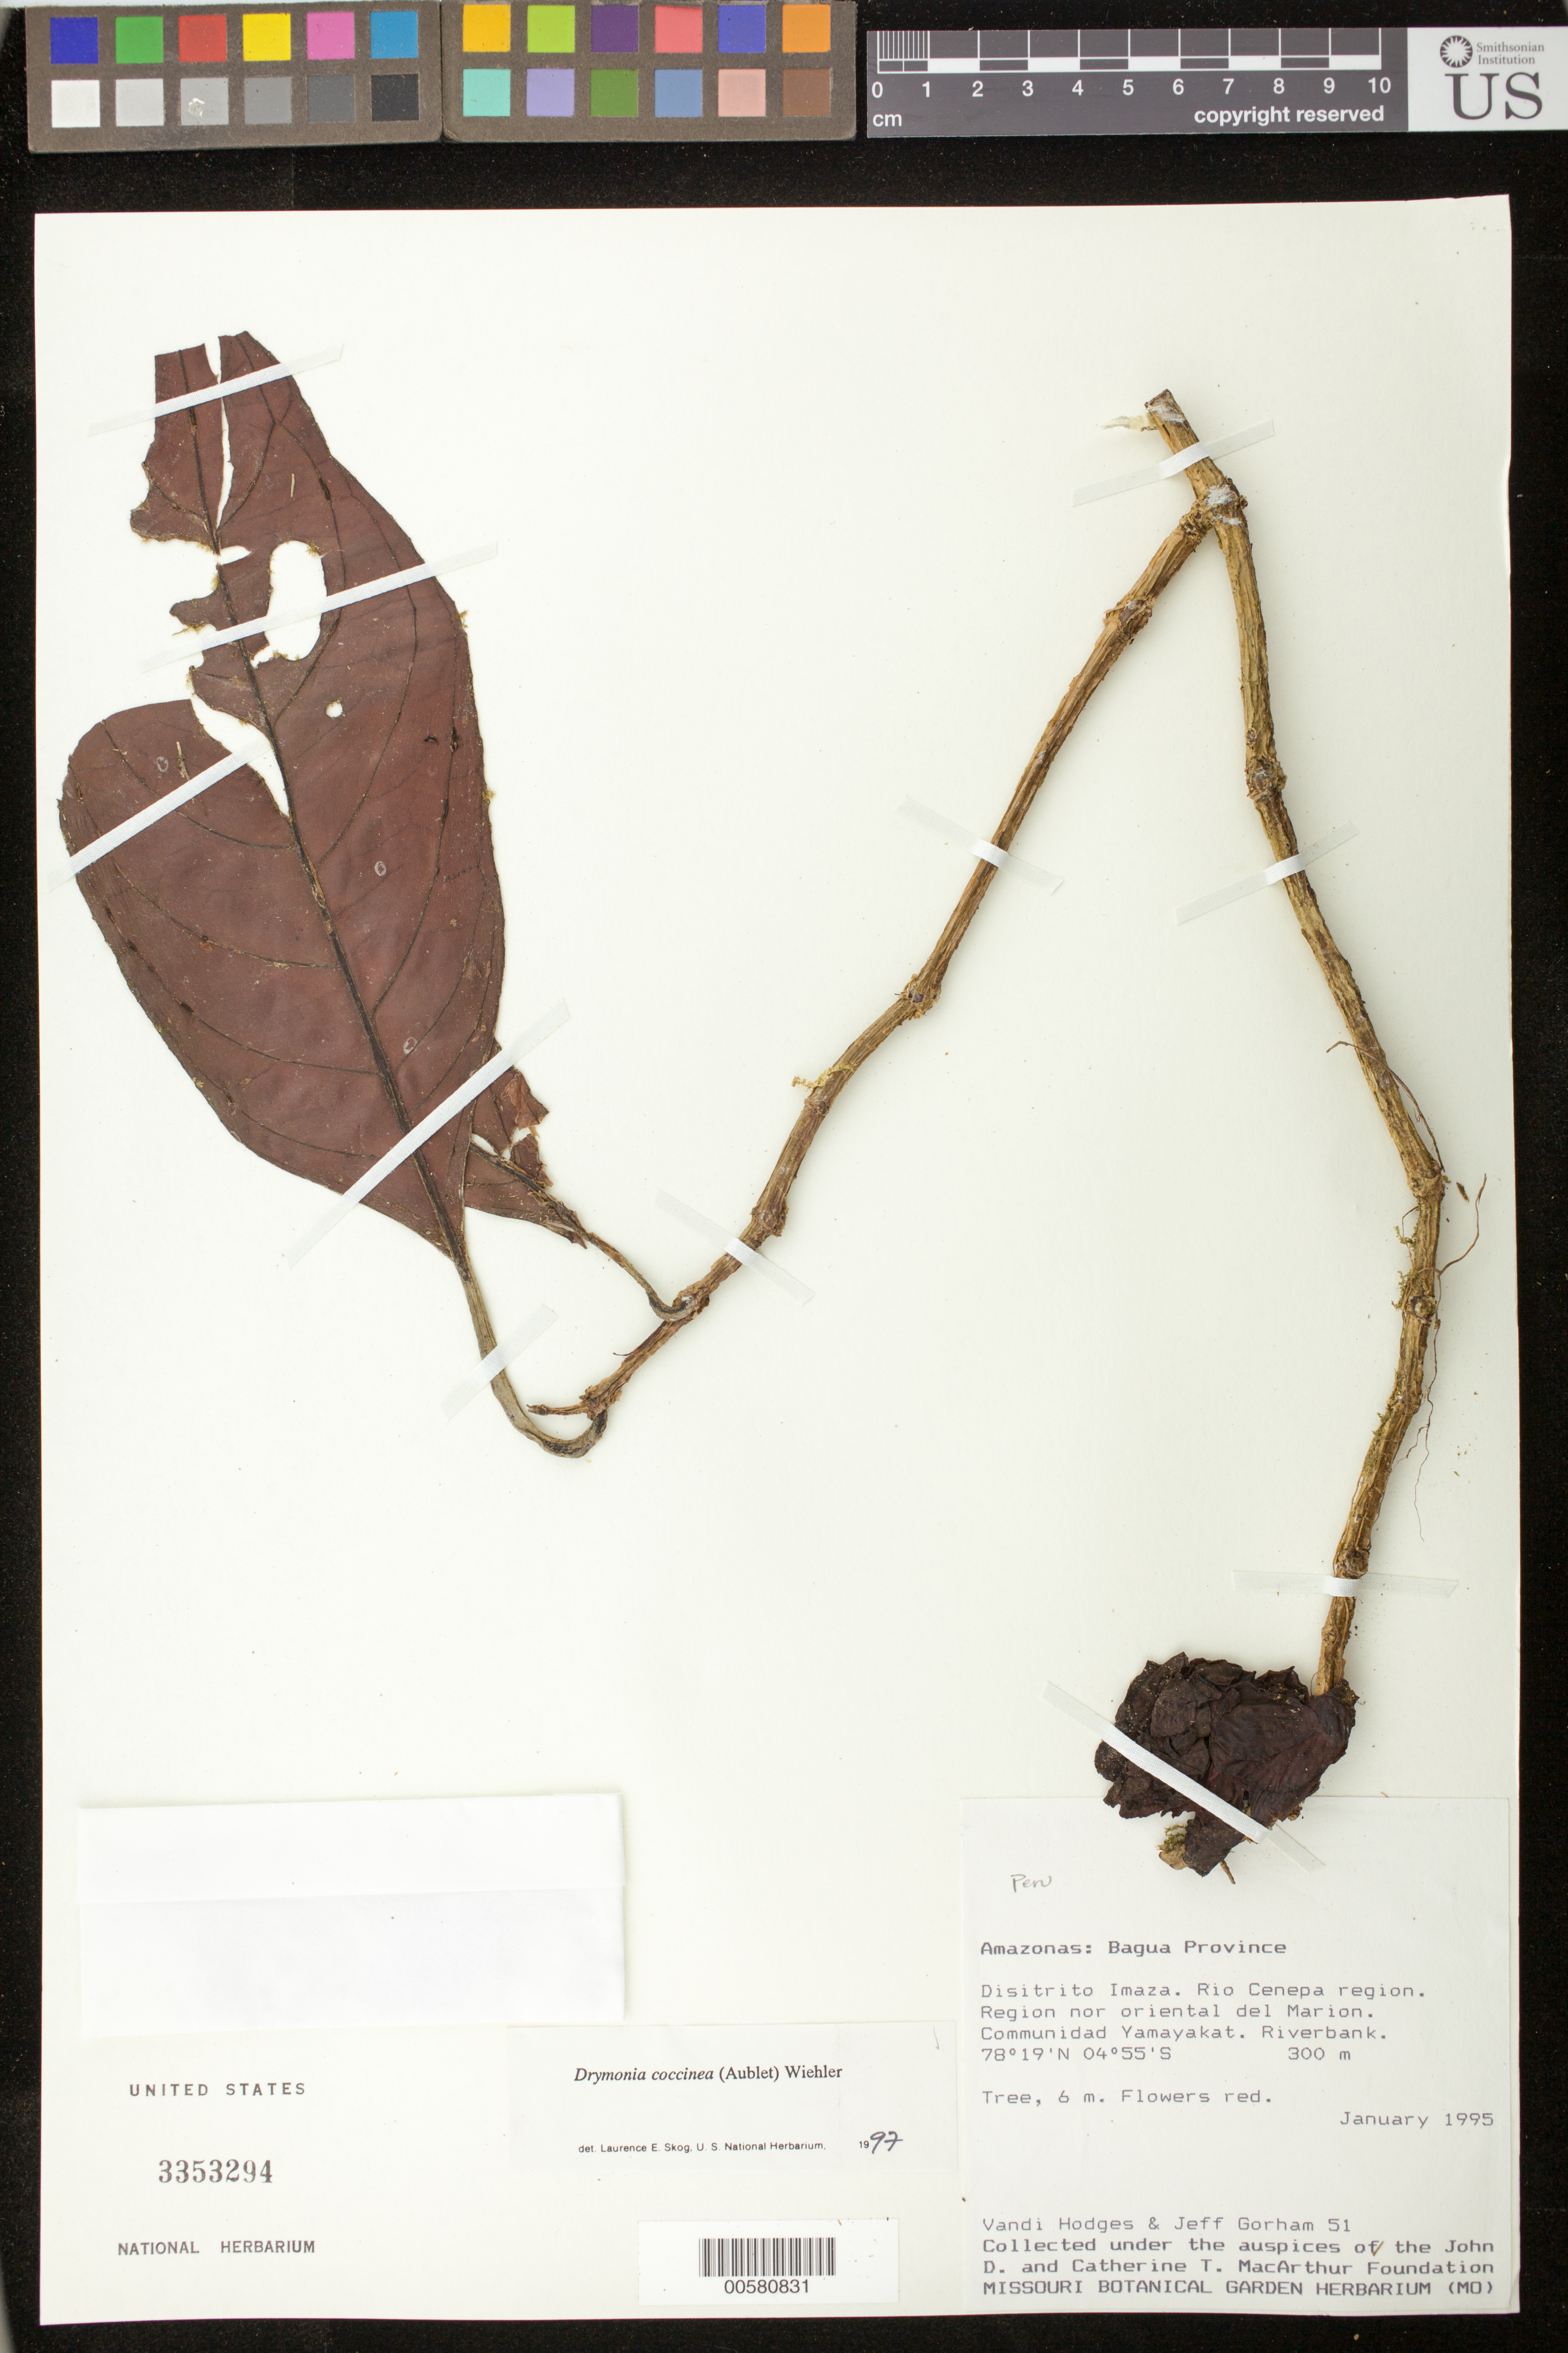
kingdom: Plantae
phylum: Tracheophyta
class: Magnoliopsida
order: Lamiales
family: Gesneriaceae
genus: Drymonia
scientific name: Drymonia coccinea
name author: (Aubl.) Wiehler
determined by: Skog, Laurence E.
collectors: V. Hodges & J. Gorham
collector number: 51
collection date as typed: Jan 1995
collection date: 1995-01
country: Peru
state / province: Amazonas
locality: Prov. Bagua, dtto. Imaza; Rio Cenepa region, region nor oriental del Marion, communidad Yamayakat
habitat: Riverbank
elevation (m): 300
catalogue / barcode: US 3353294